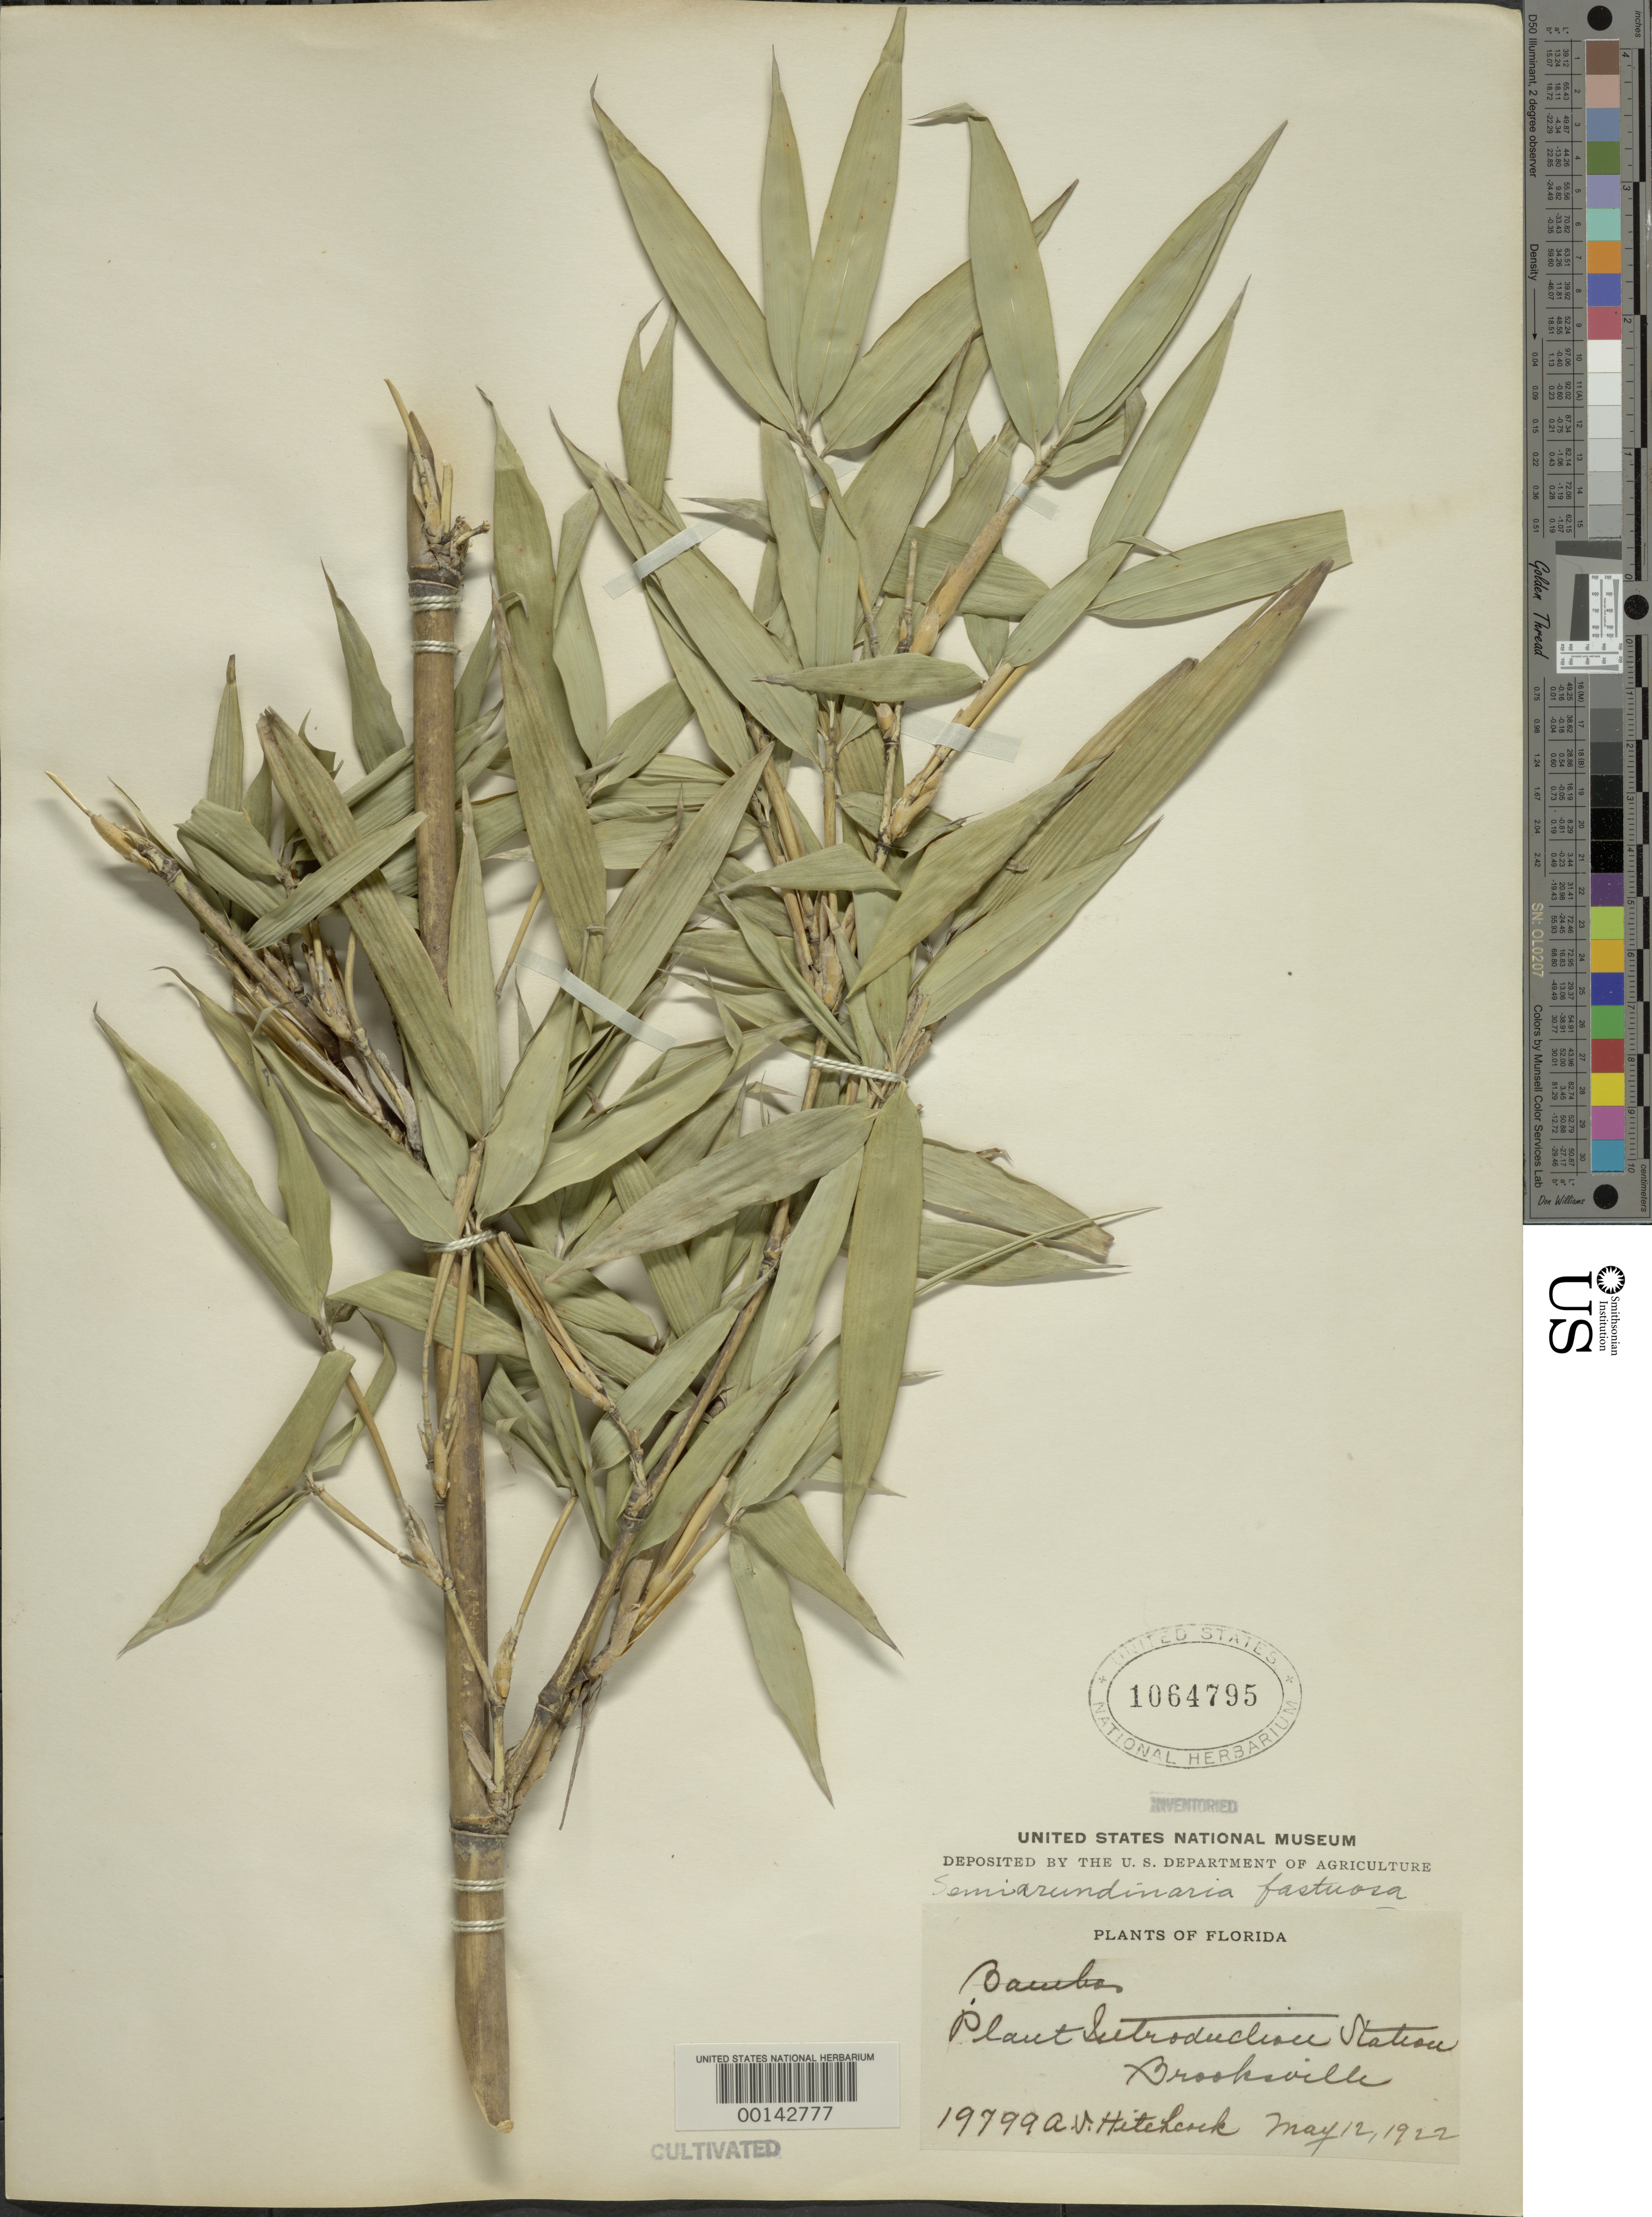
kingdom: Plantae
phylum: Tracheophyta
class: Liliopsida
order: Poales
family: Poaceae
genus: Semiarundinaria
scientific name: Semiarundinaria fastuosa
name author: Makino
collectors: A. S. Hitchcock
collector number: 19799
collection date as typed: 12 May 1922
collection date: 1922-05-12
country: United States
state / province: Florida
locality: Brooksville, pi station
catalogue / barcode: US 1064795